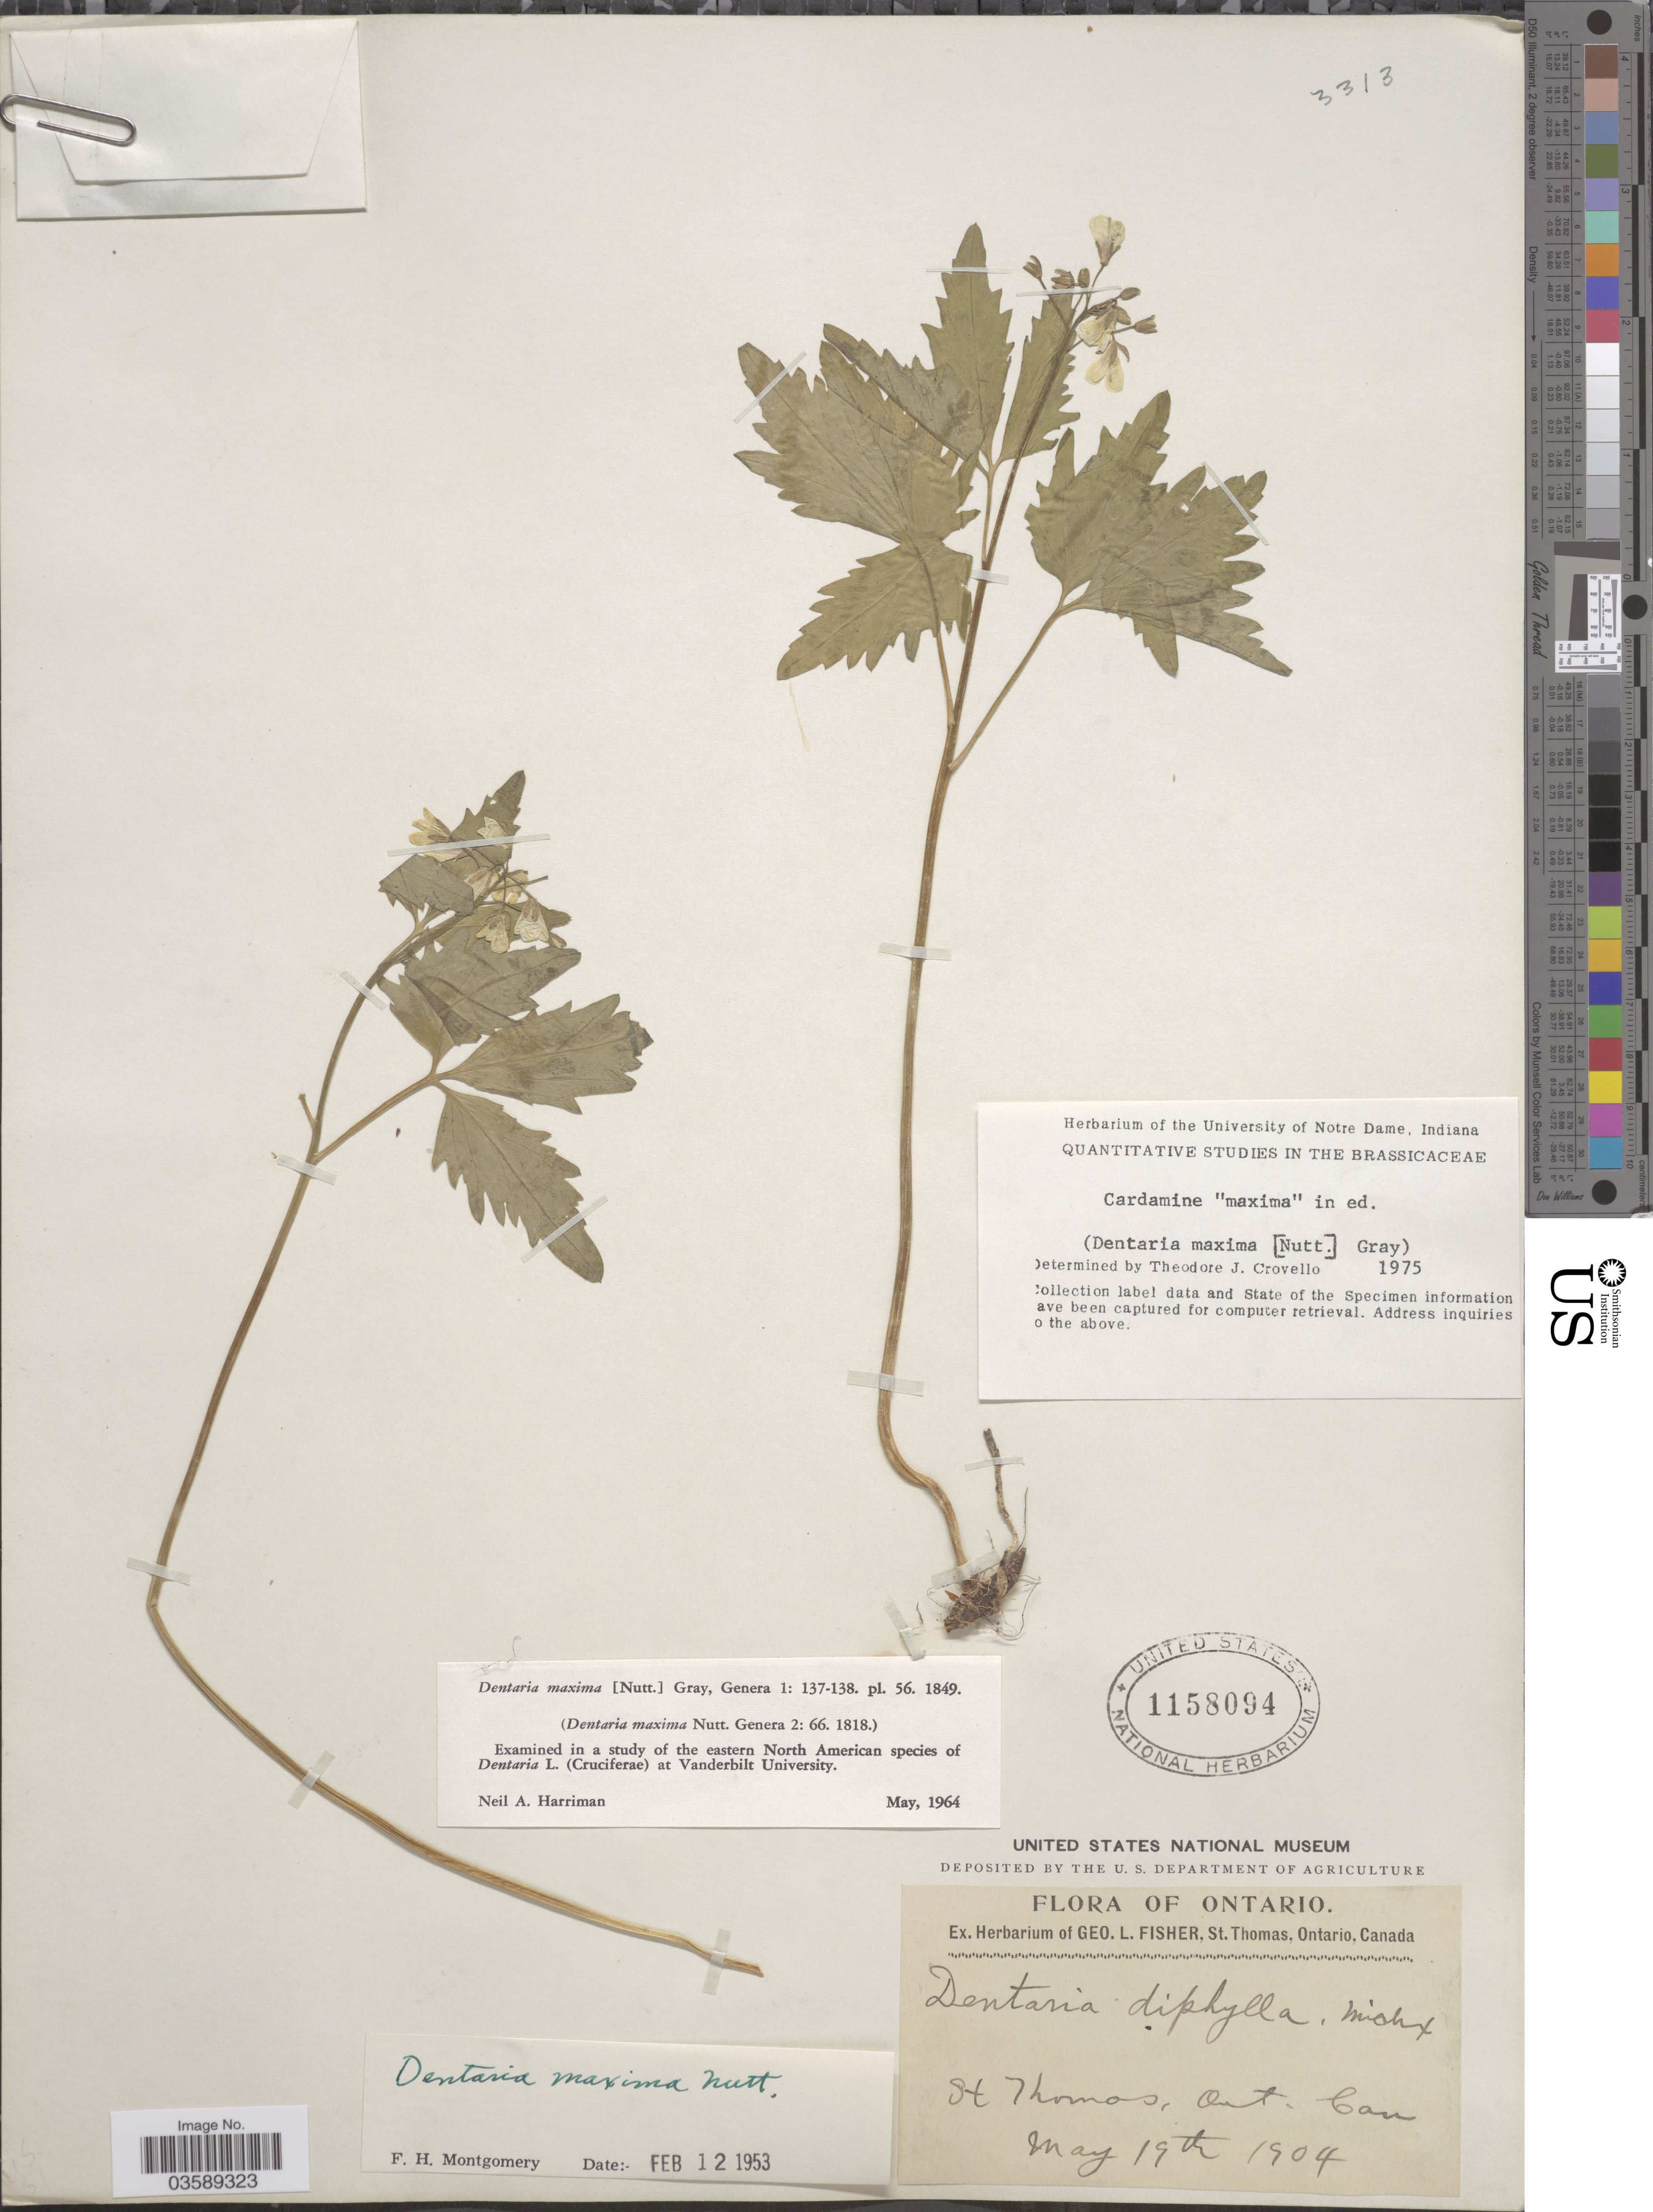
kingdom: Plantae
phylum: Tracheophyta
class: Magnoliopsida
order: Brassicales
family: Brassicaceae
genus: Cardamine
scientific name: Cardamine maxima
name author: (Nutt.) Alph. Wood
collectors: ex herb. Geo L. Fisher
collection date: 1904-05-19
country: Canada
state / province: Ontario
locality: St Thomas.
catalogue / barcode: US 1158094